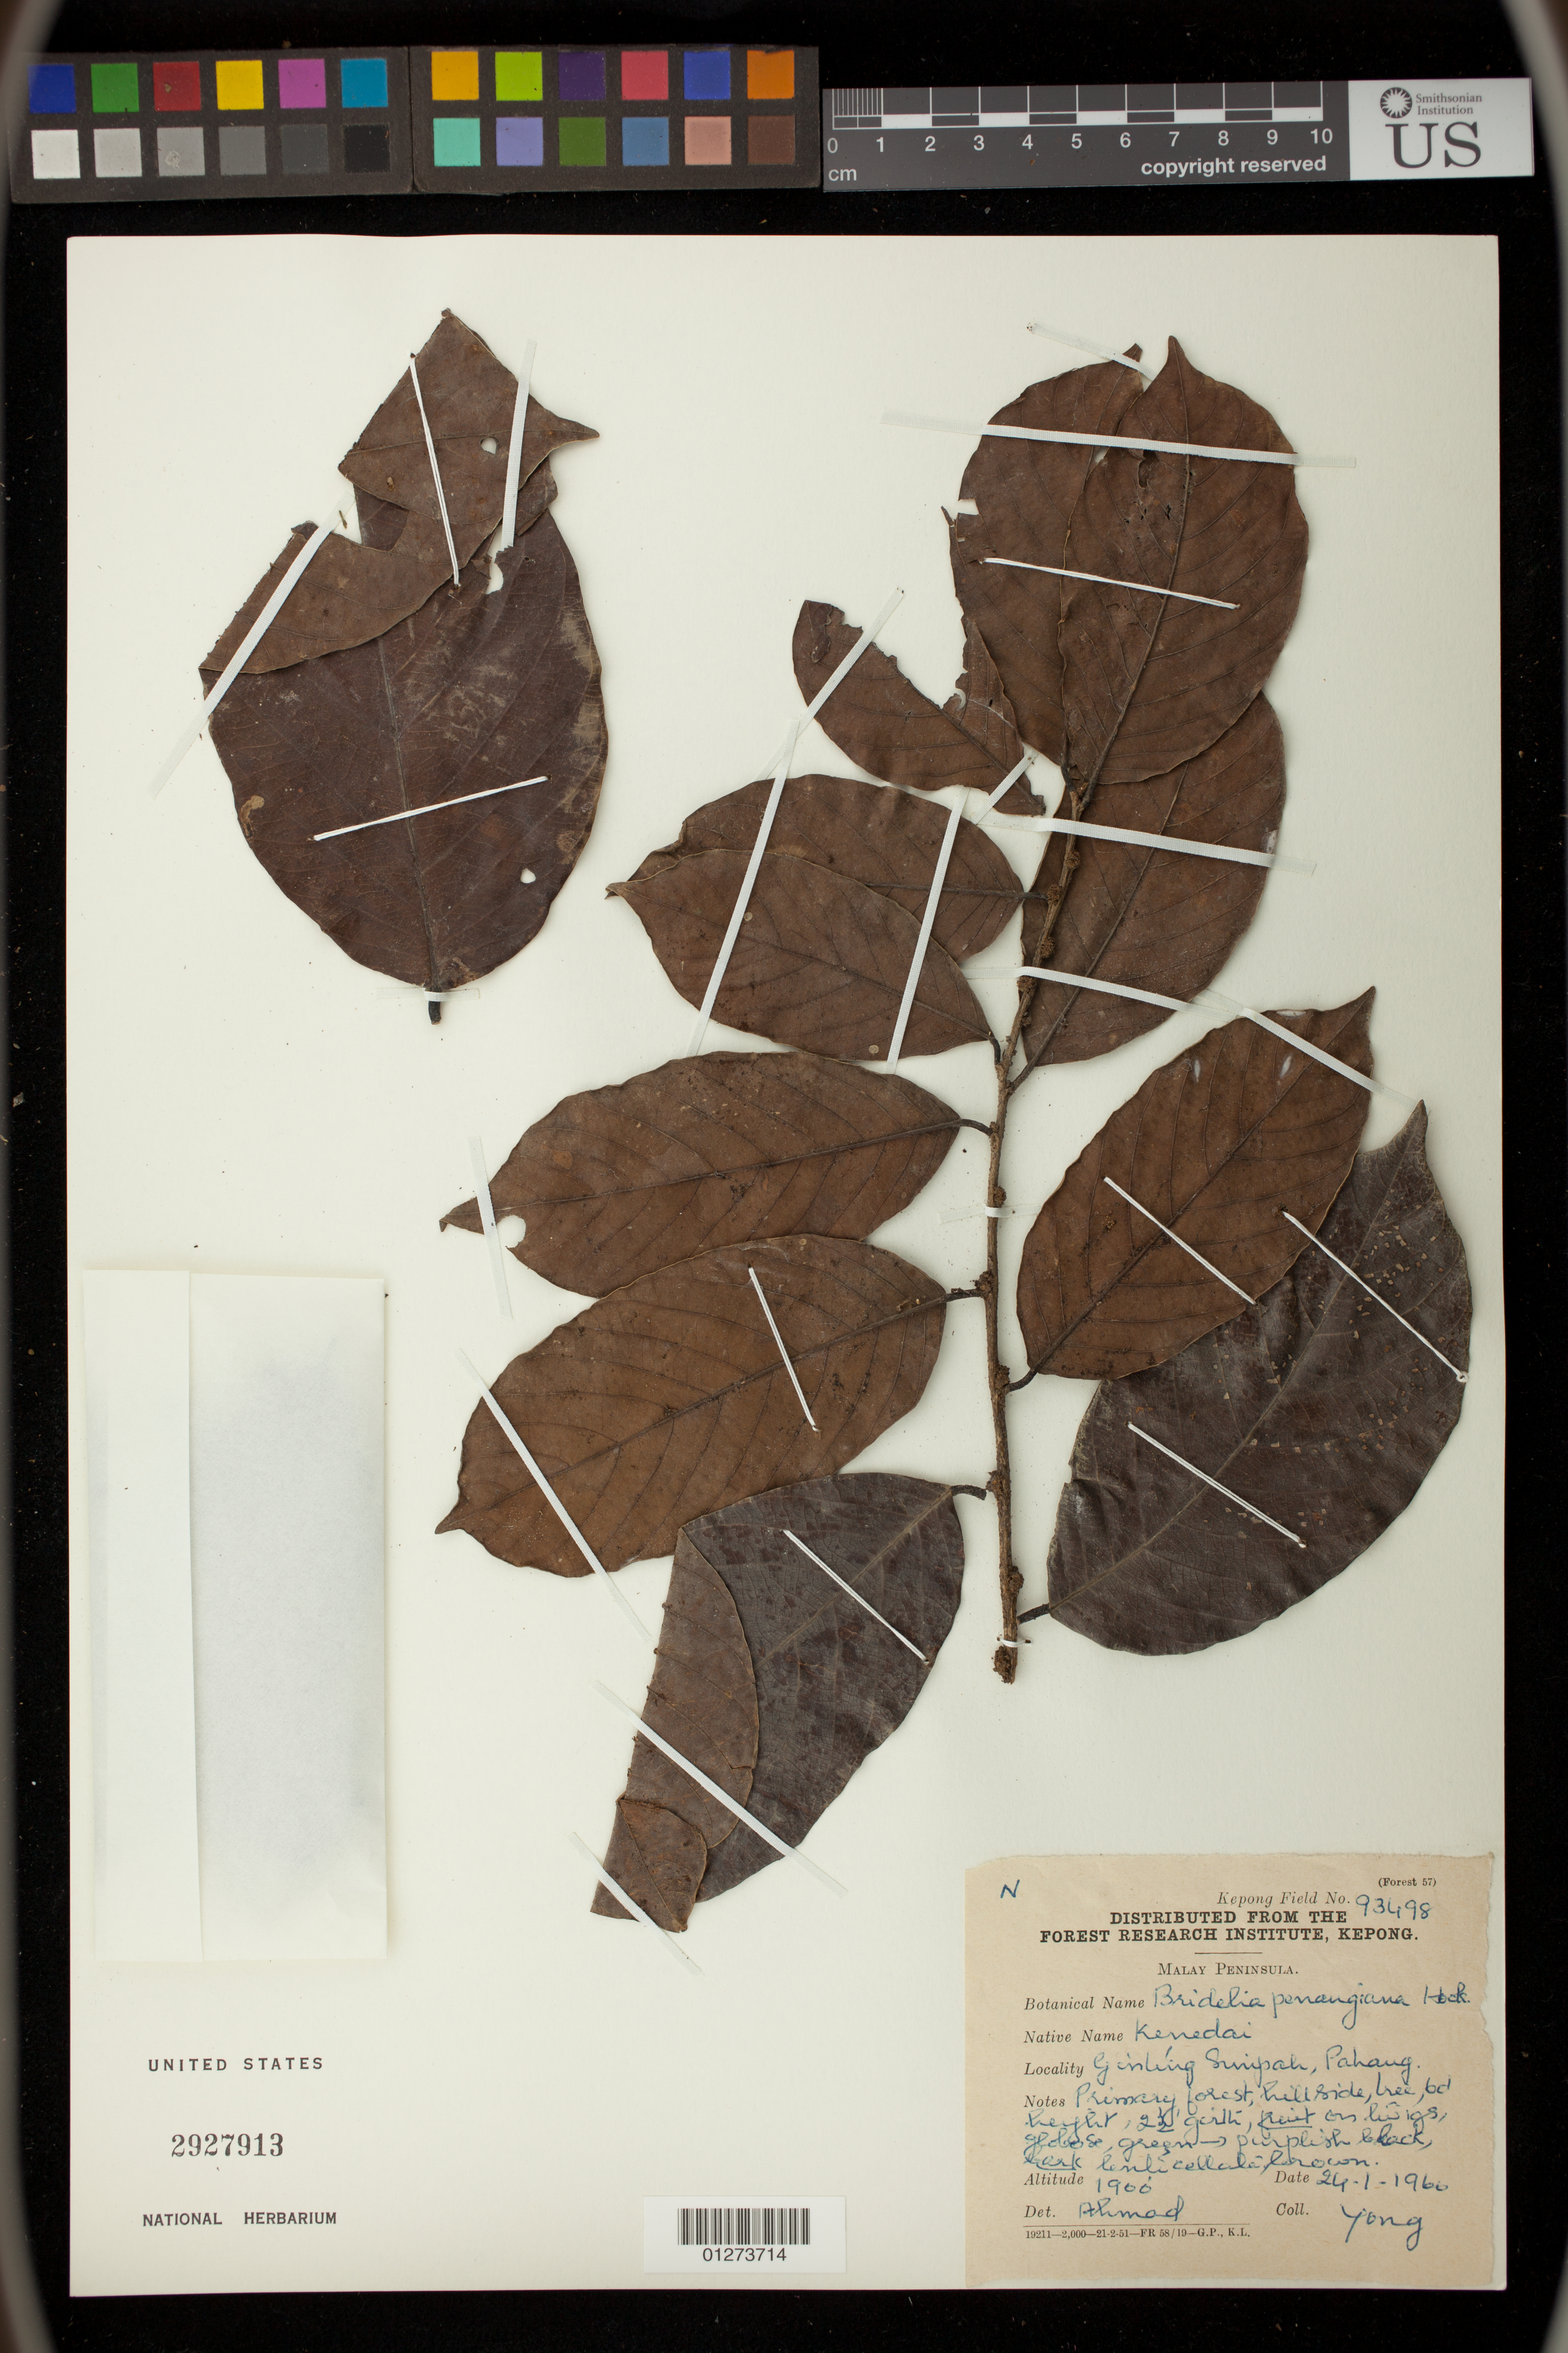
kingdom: Plantae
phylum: Tracheophyta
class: Magnoliopsida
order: Malpighiales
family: Phyllanthaceae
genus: Bridelia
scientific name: Bridelia insulana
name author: Hance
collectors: F. Yong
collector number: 93498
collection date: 1960-01-24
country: Malaysia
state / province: Pahang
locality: Malay Peninsula. Genting Sempah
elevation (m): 579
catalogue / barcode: US 2927913